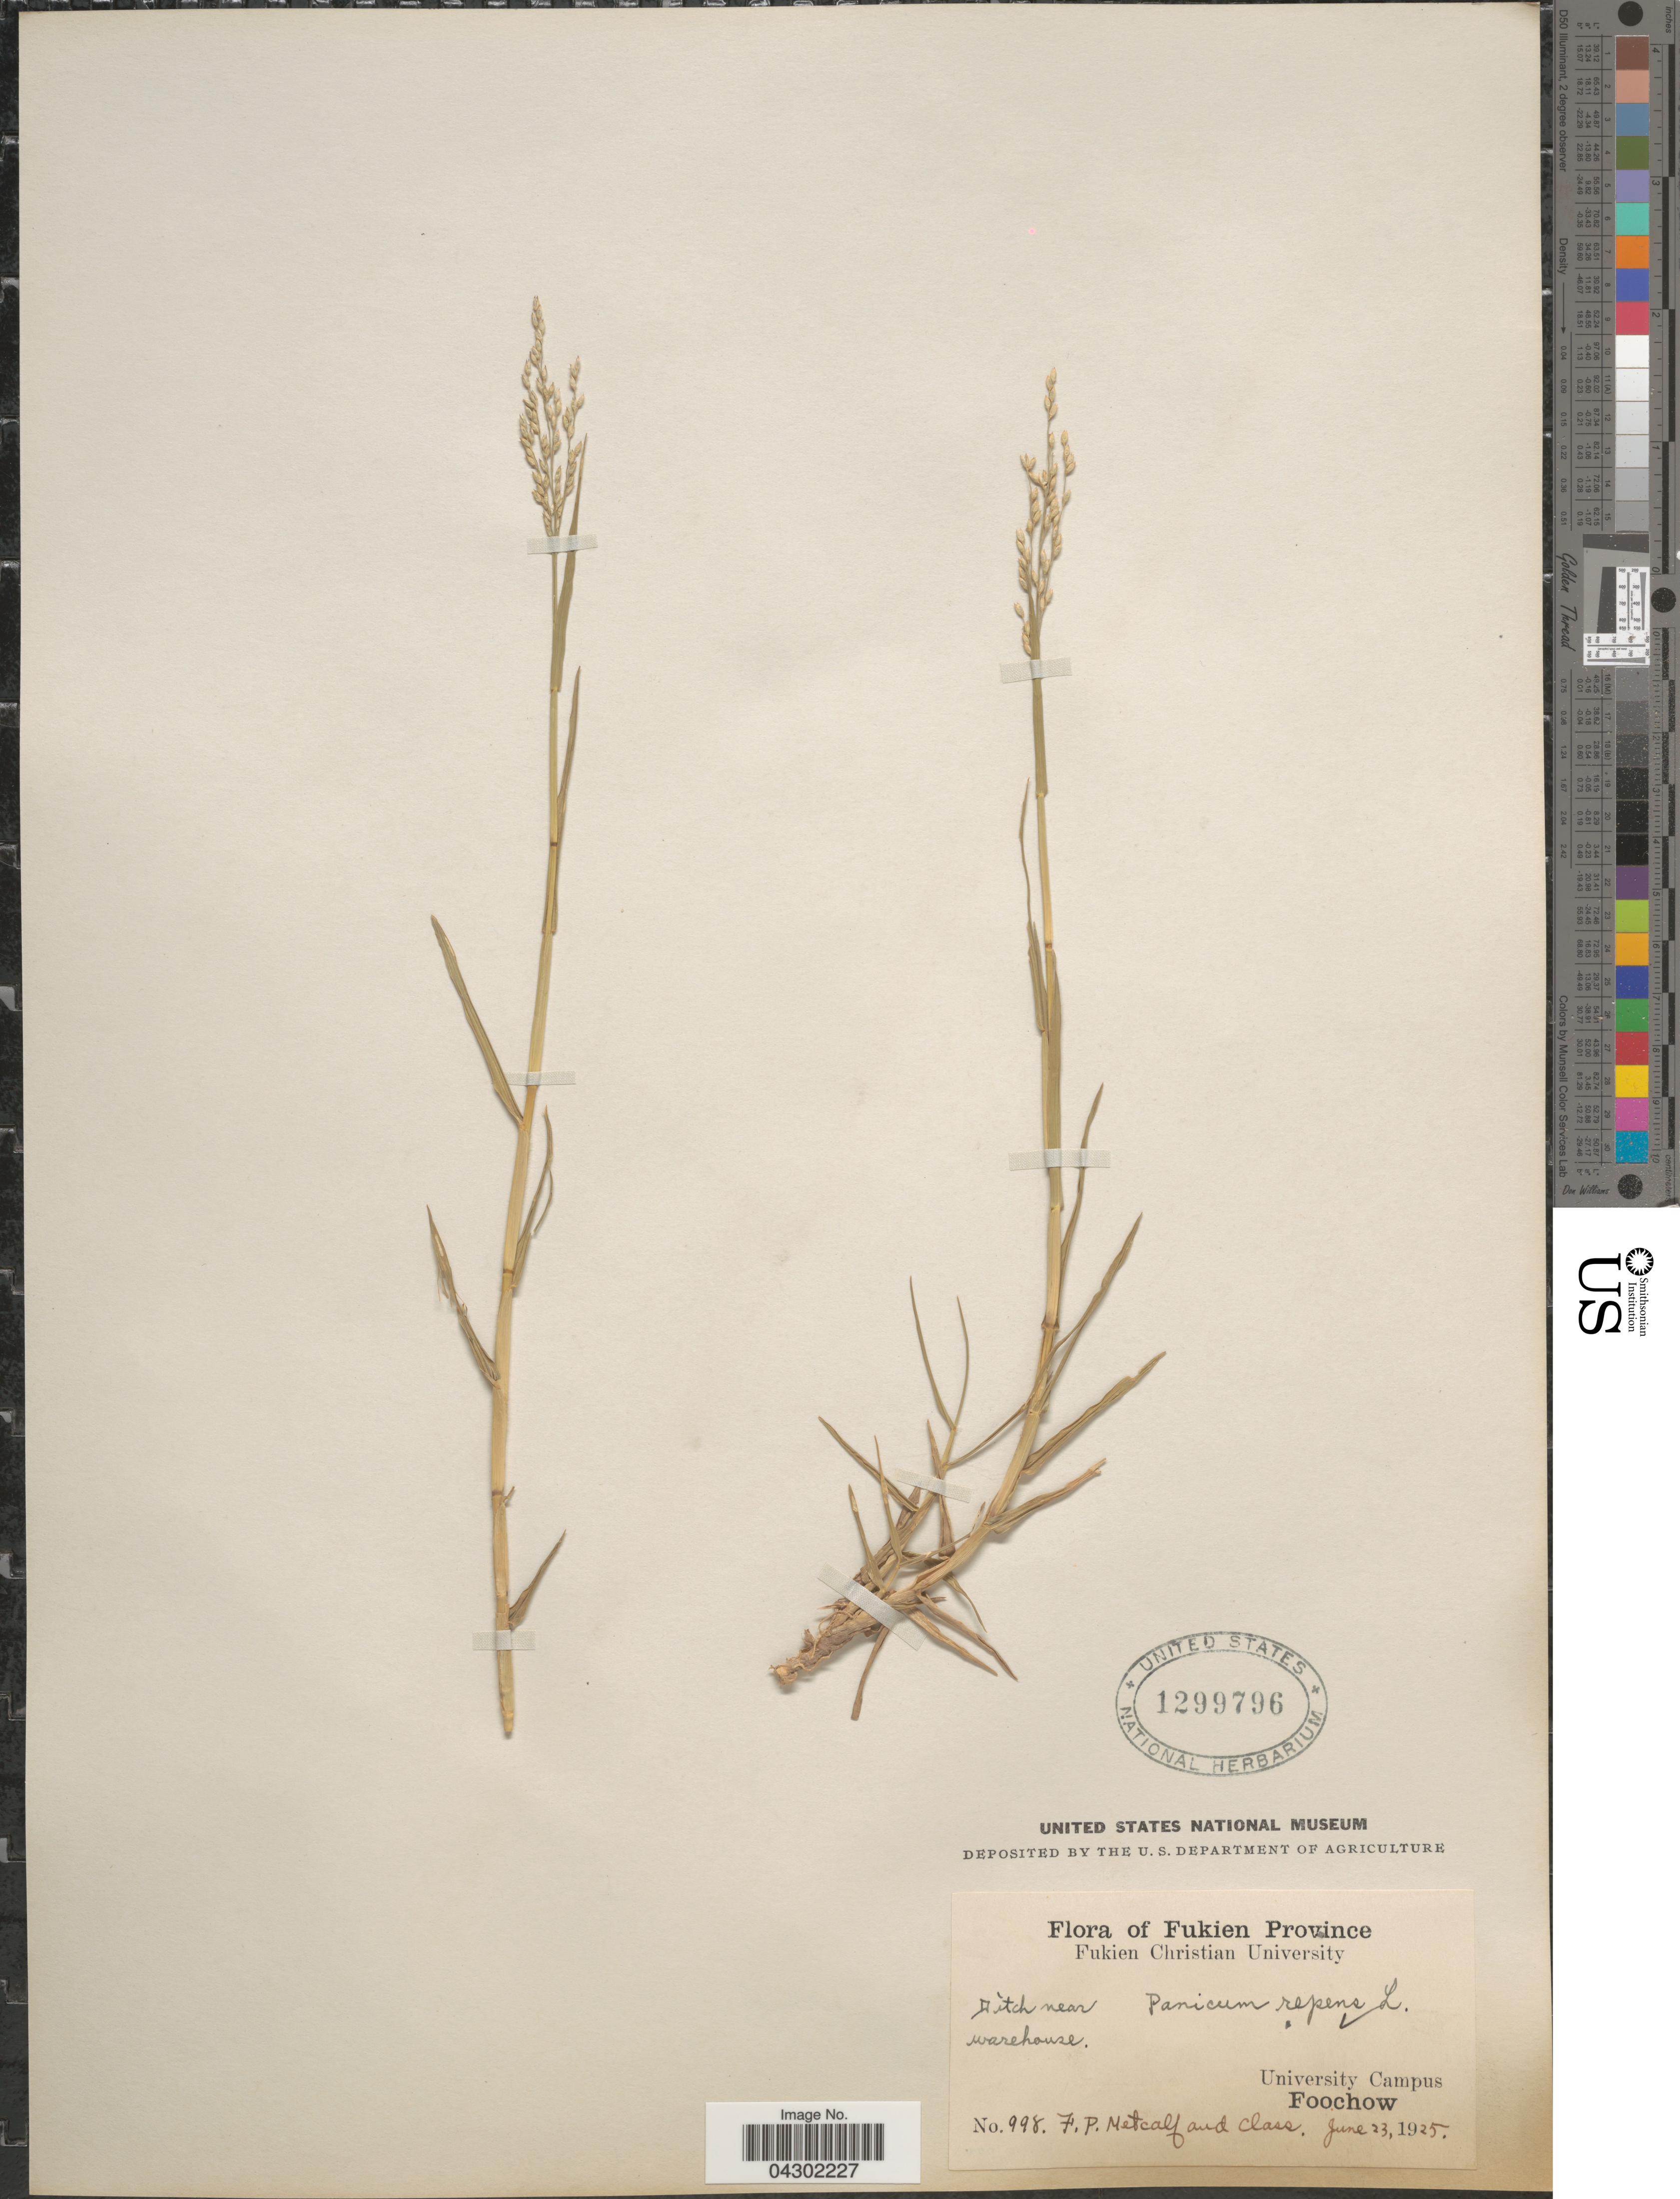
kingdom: Plantae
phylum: Tracheophyta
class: Liliopsida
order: Poales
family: Poaceae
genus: Panicum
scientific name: Panicum repens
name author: L.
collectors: F. Metcalf & Class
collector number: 998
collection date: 1925-06-23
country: China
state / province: Fujian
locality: Fukien Province. University Campus. Foochow.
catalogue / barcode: US 1299796